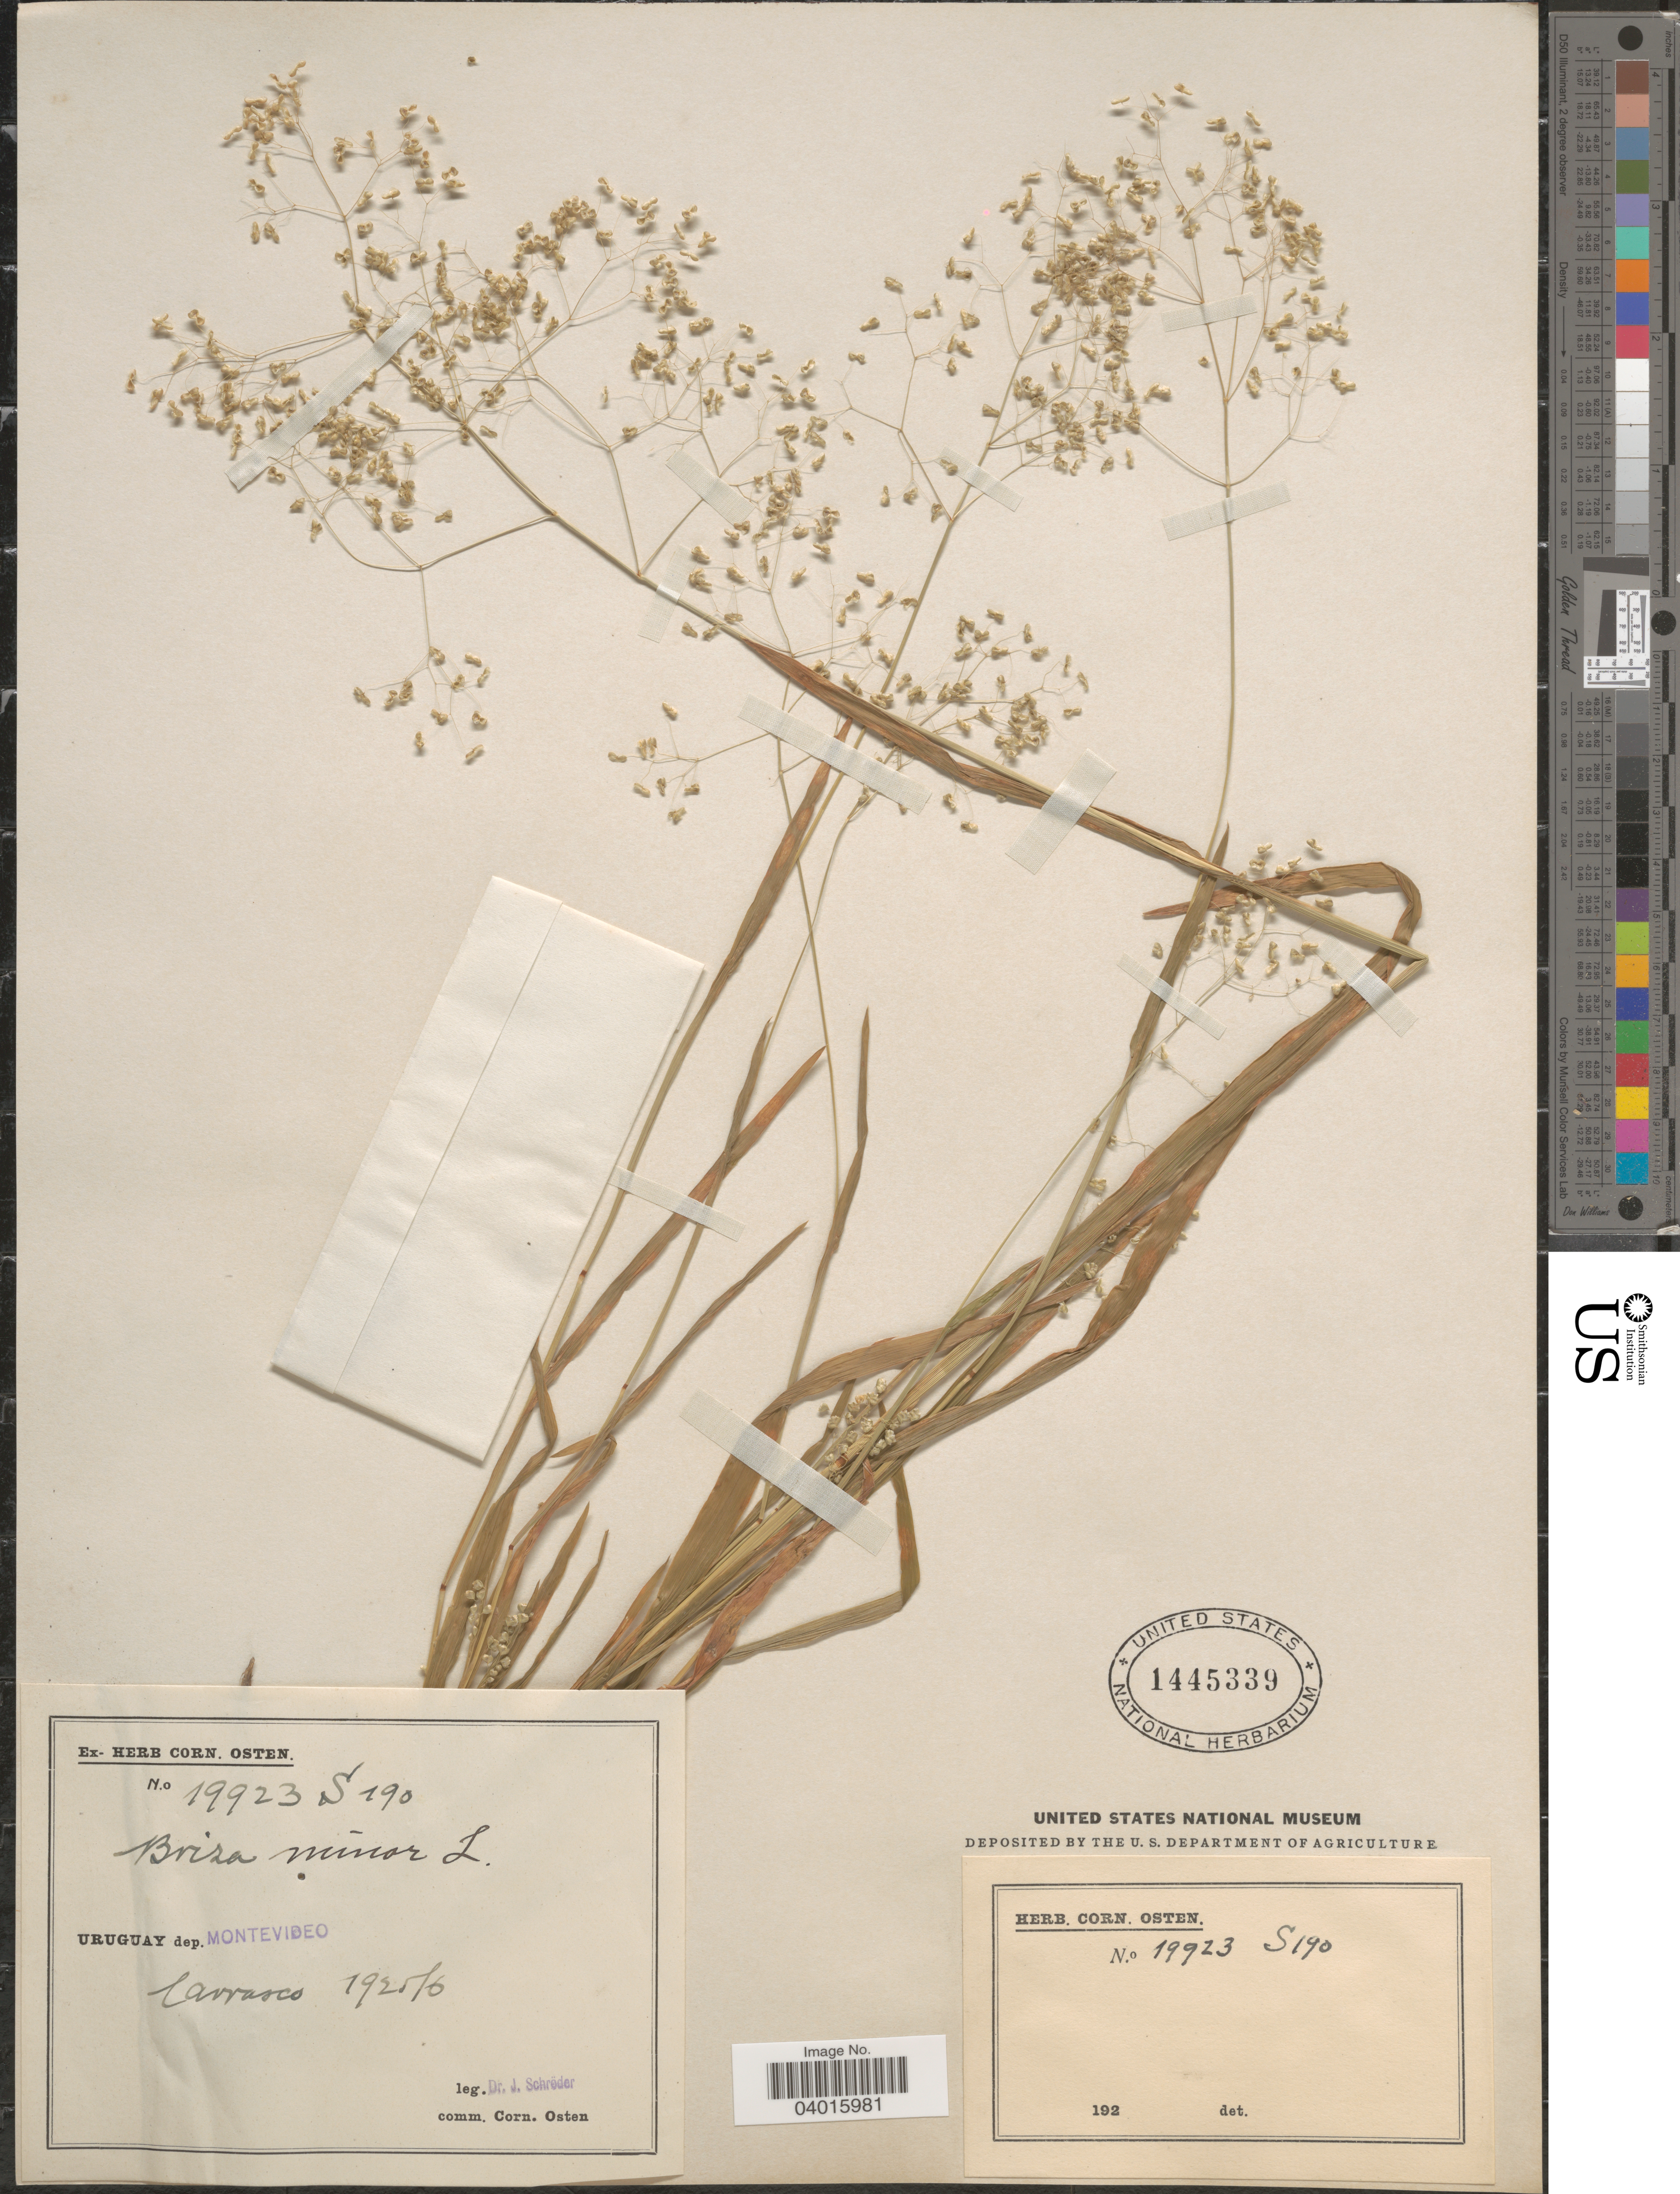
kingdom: Plantae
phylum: Tracheophyta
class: Liliopsida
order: Poales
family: Poaceae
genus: Briza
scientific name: Briza minor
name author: L.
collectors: J. Schröder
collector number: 19923 S 190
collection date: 1925/1926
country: Uruguay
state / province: Montevideo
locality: Dep. Montevideo. Carrasco.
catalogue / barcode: US 1445339